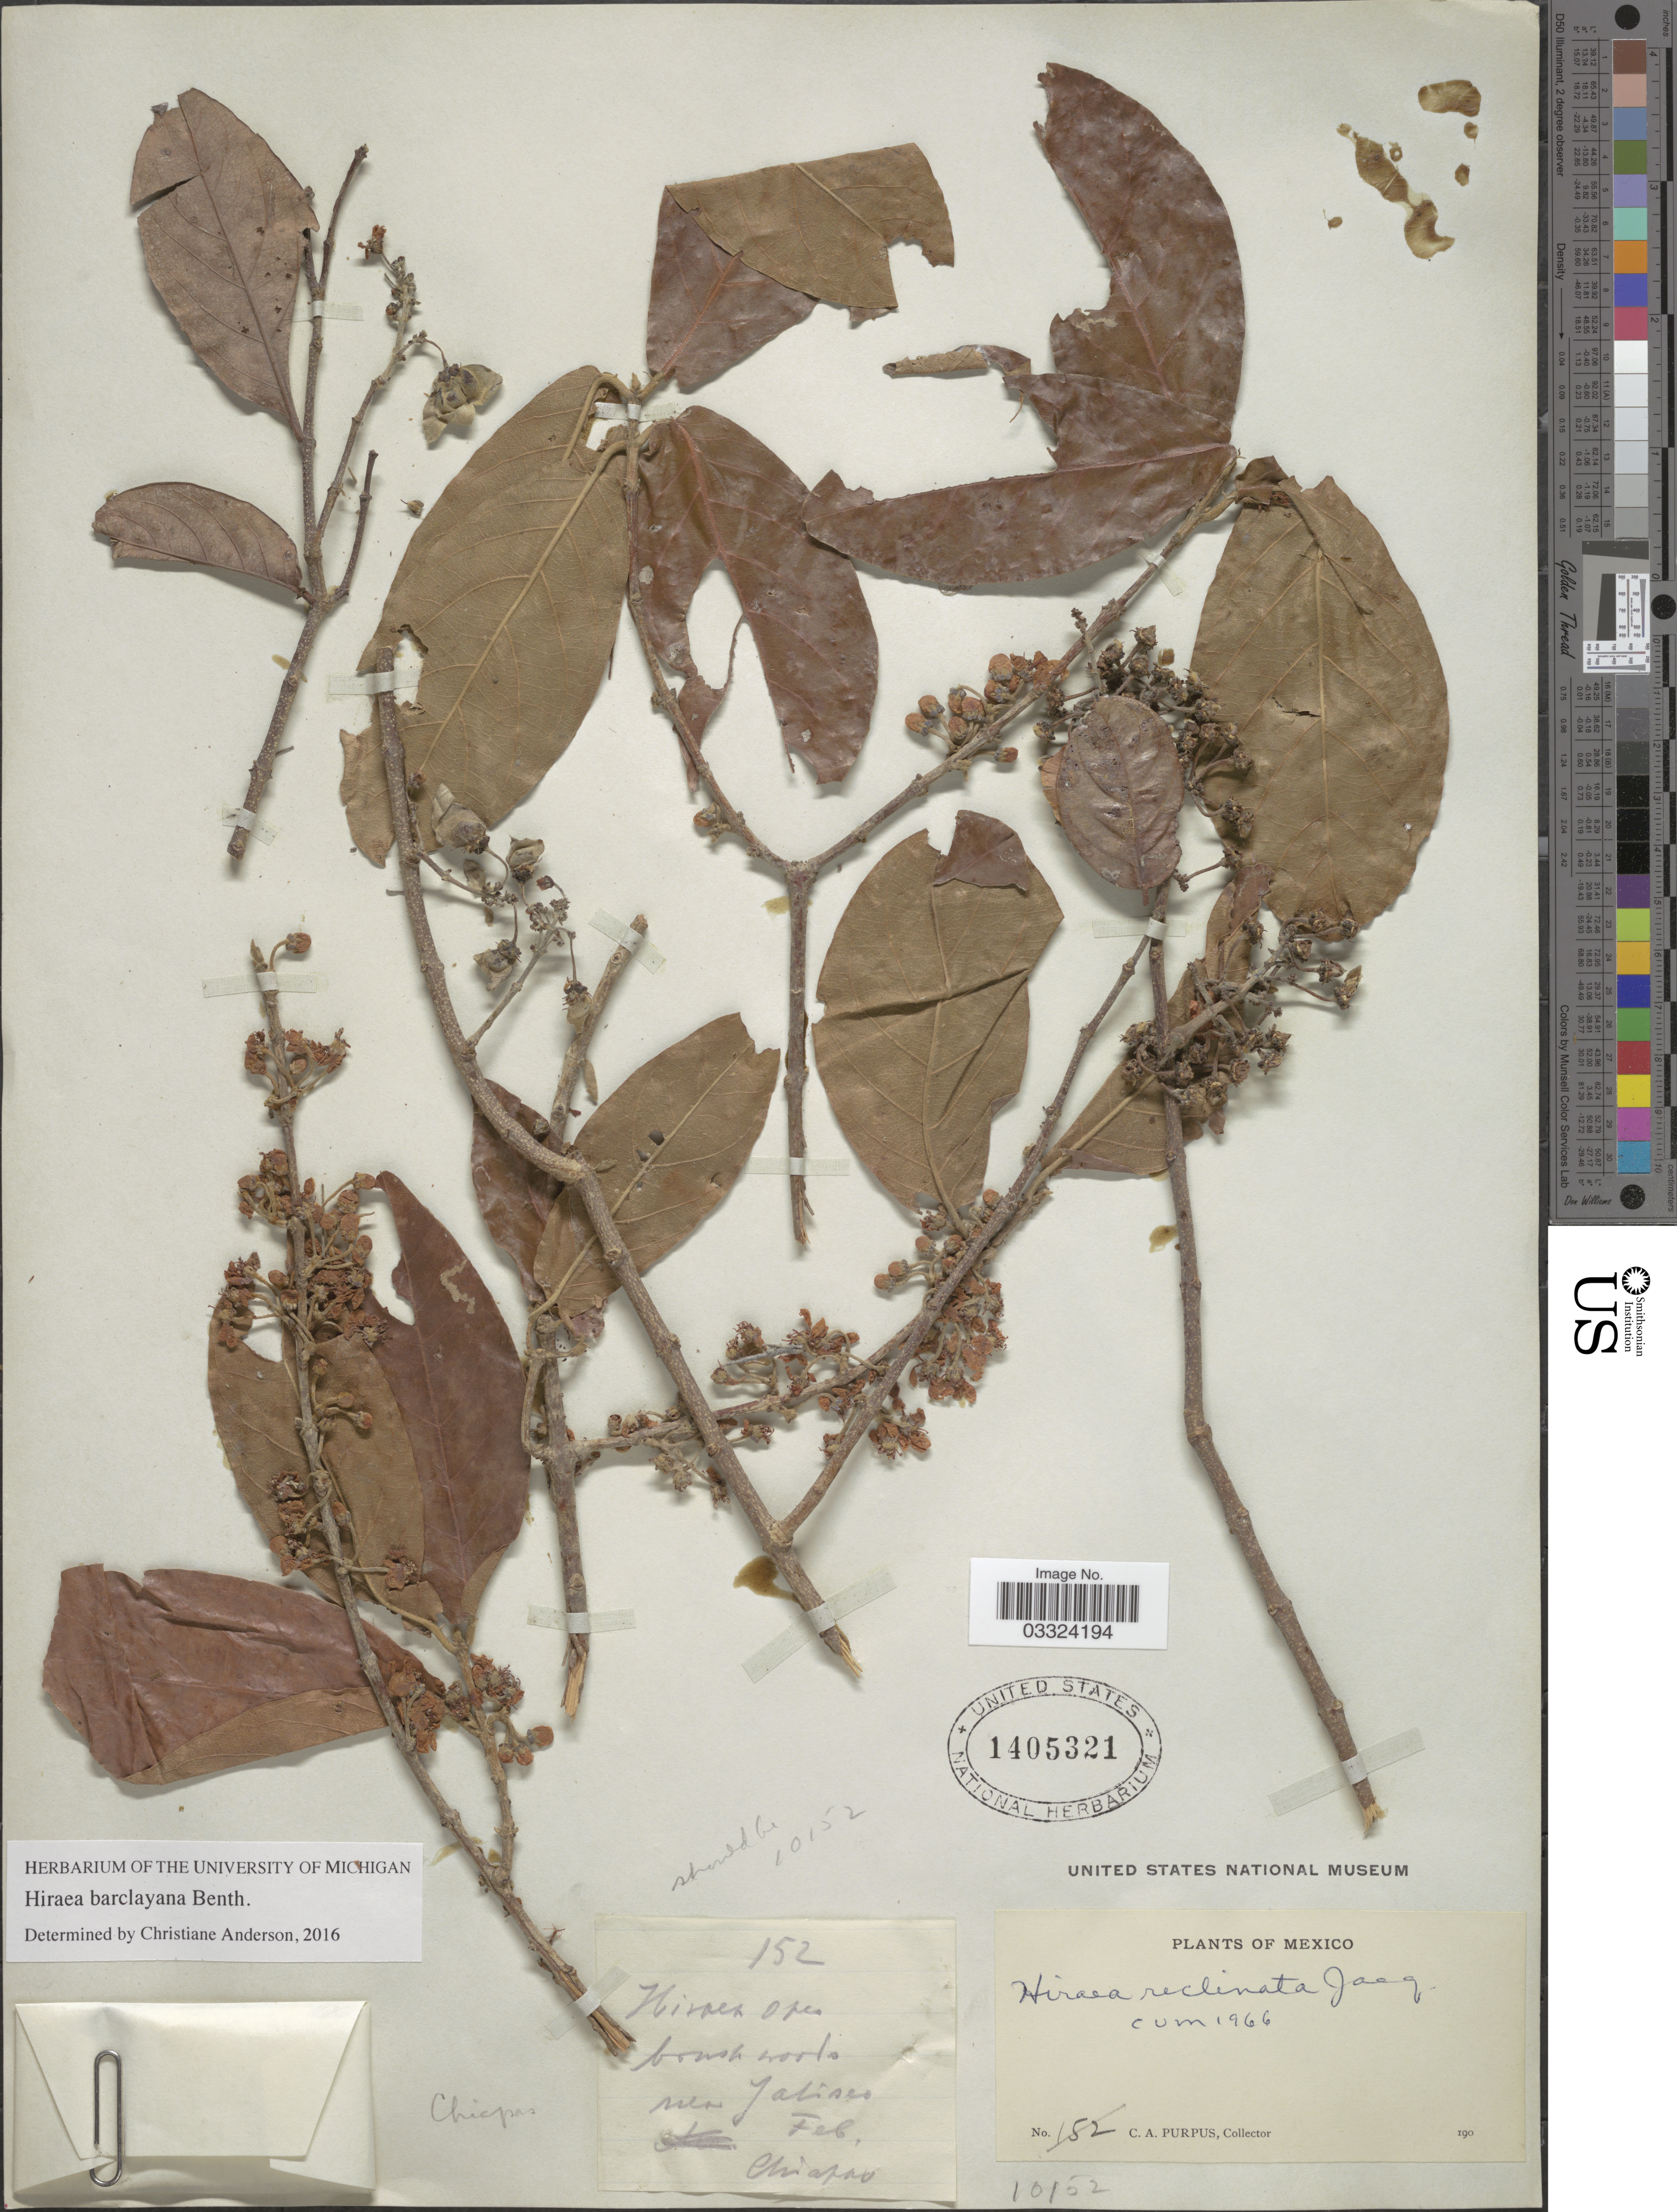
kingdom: Plantae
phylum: Tracheophyta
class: Magnoliopsida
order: Malpighiales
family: Malpighiaceae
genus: Hiraea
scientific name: Hiraea barclayana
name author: Benth.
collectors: C. A. Purpus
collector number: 10152*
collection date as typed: Feb 190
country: Mexico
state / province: Chiapas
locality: Near Jalisco.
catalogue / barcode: US 1405321